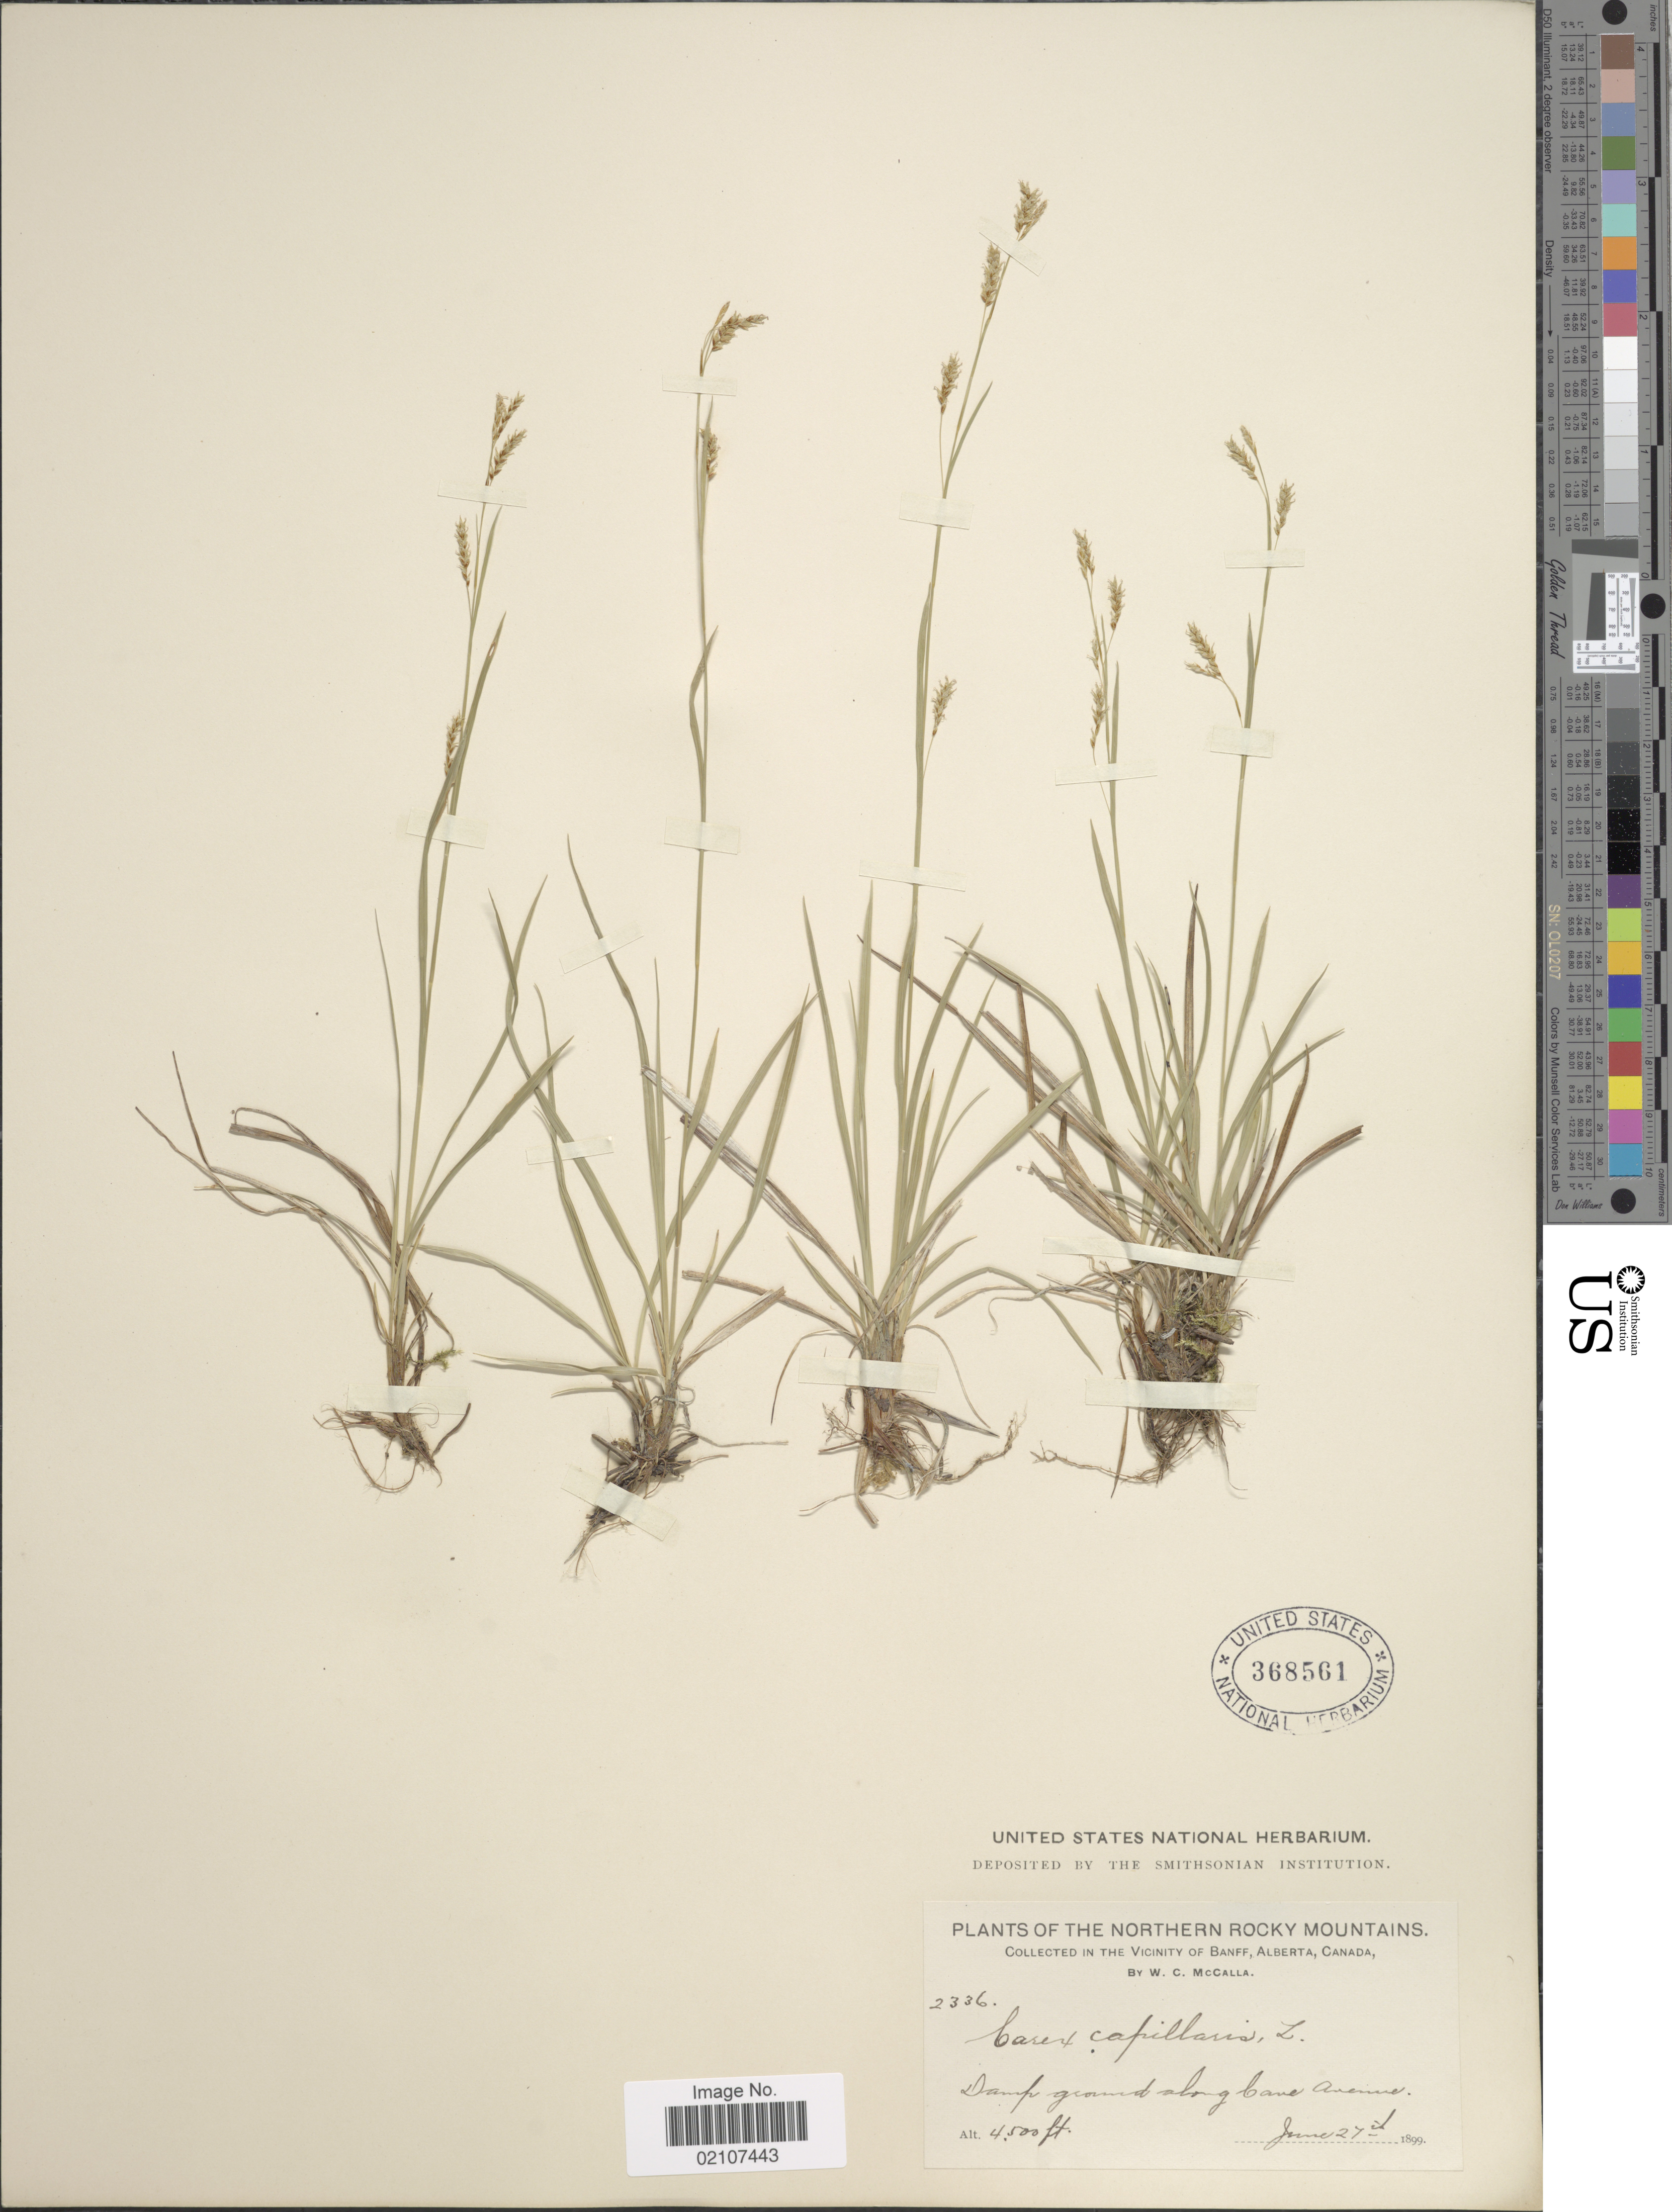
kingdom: Plantae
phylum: Tracheophyta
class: Liliopsida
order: Poales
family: Cyperaceae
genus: Carex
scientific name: Carex capillaris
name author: L.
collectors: W. McCalla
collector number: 2336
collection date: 1899-06-27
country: Canada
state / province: Alberta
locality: The Northern Rocky Mountains, In The Vicinity of Banff, Damp ground along Cave Avenue.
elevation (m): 1372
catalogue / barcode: US 368561